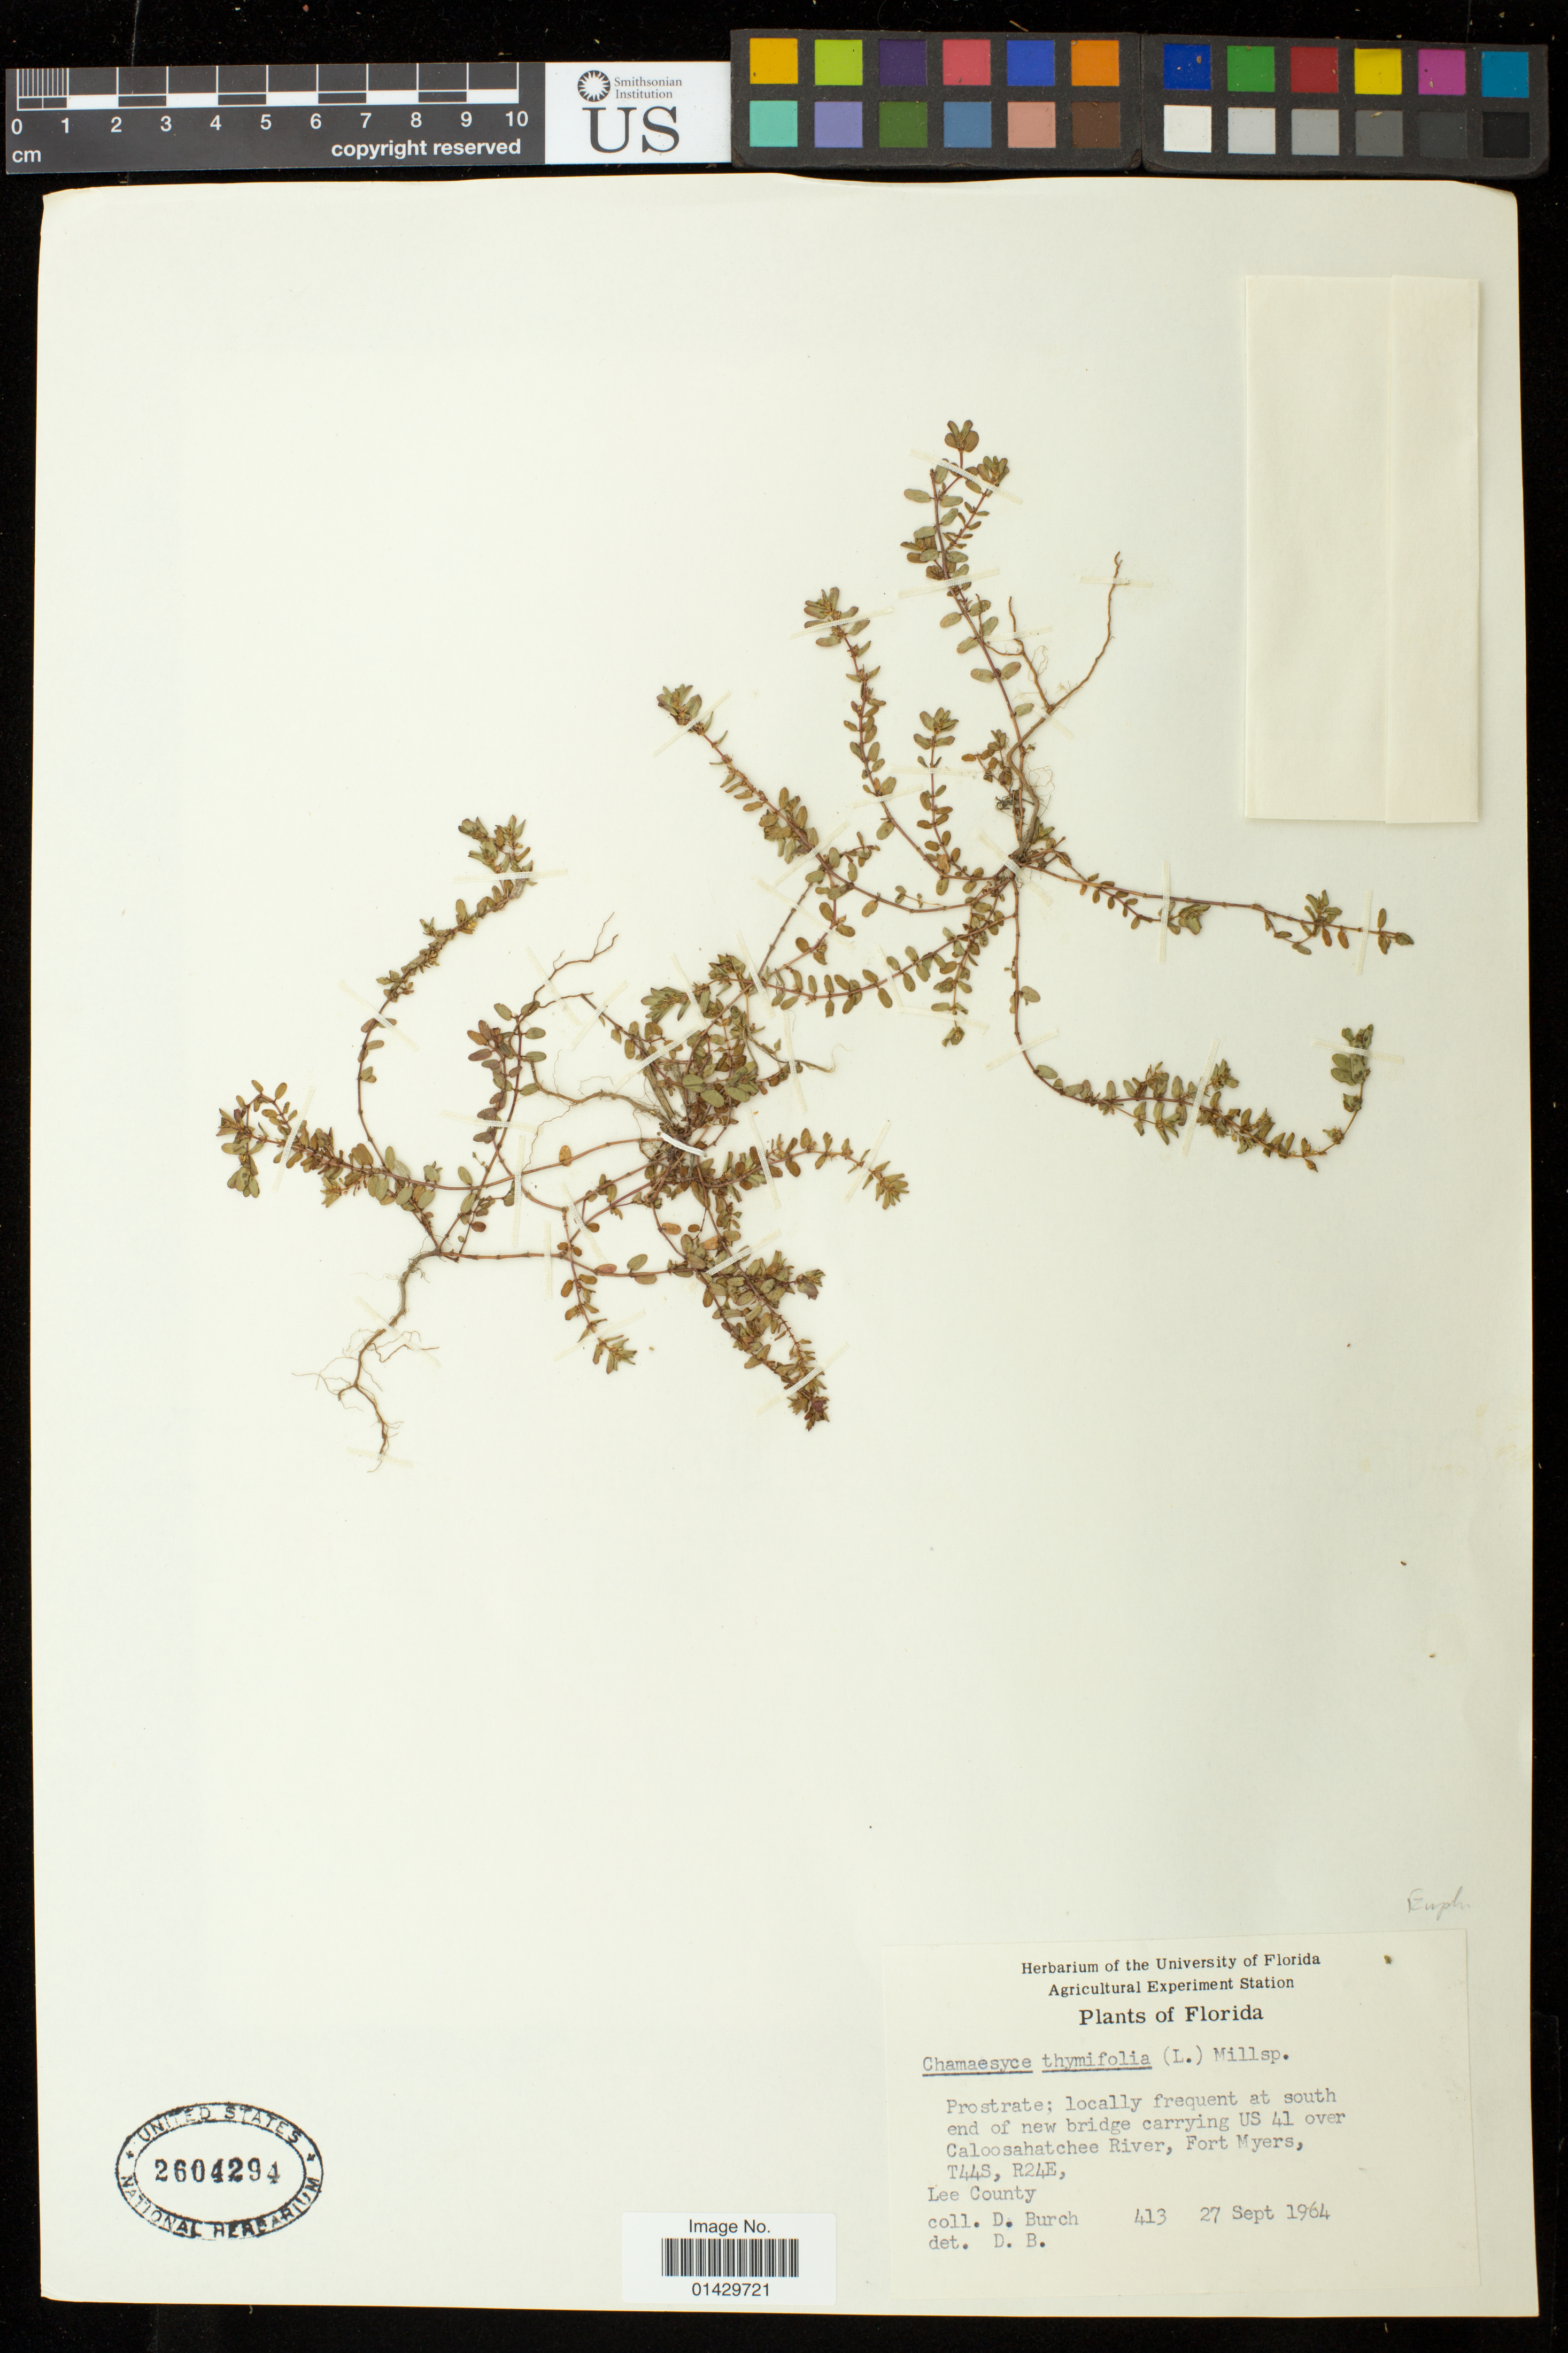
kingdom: Plantae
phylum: Tracheophyta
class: Magnoliopsida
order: Malpighiales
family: Euphorbiaceae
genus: Euphorbia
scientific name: Euphorbia thymifolia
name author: L.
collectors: D. Burch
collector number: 413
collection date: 1964-09-27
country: United States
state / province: Florida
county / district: Lee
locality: Prostrate; locally frequent at south end of new bridge carrying US 41 over Caloosahatchee River, Fort Myers, T44S, R24E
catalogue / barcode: US 2604294